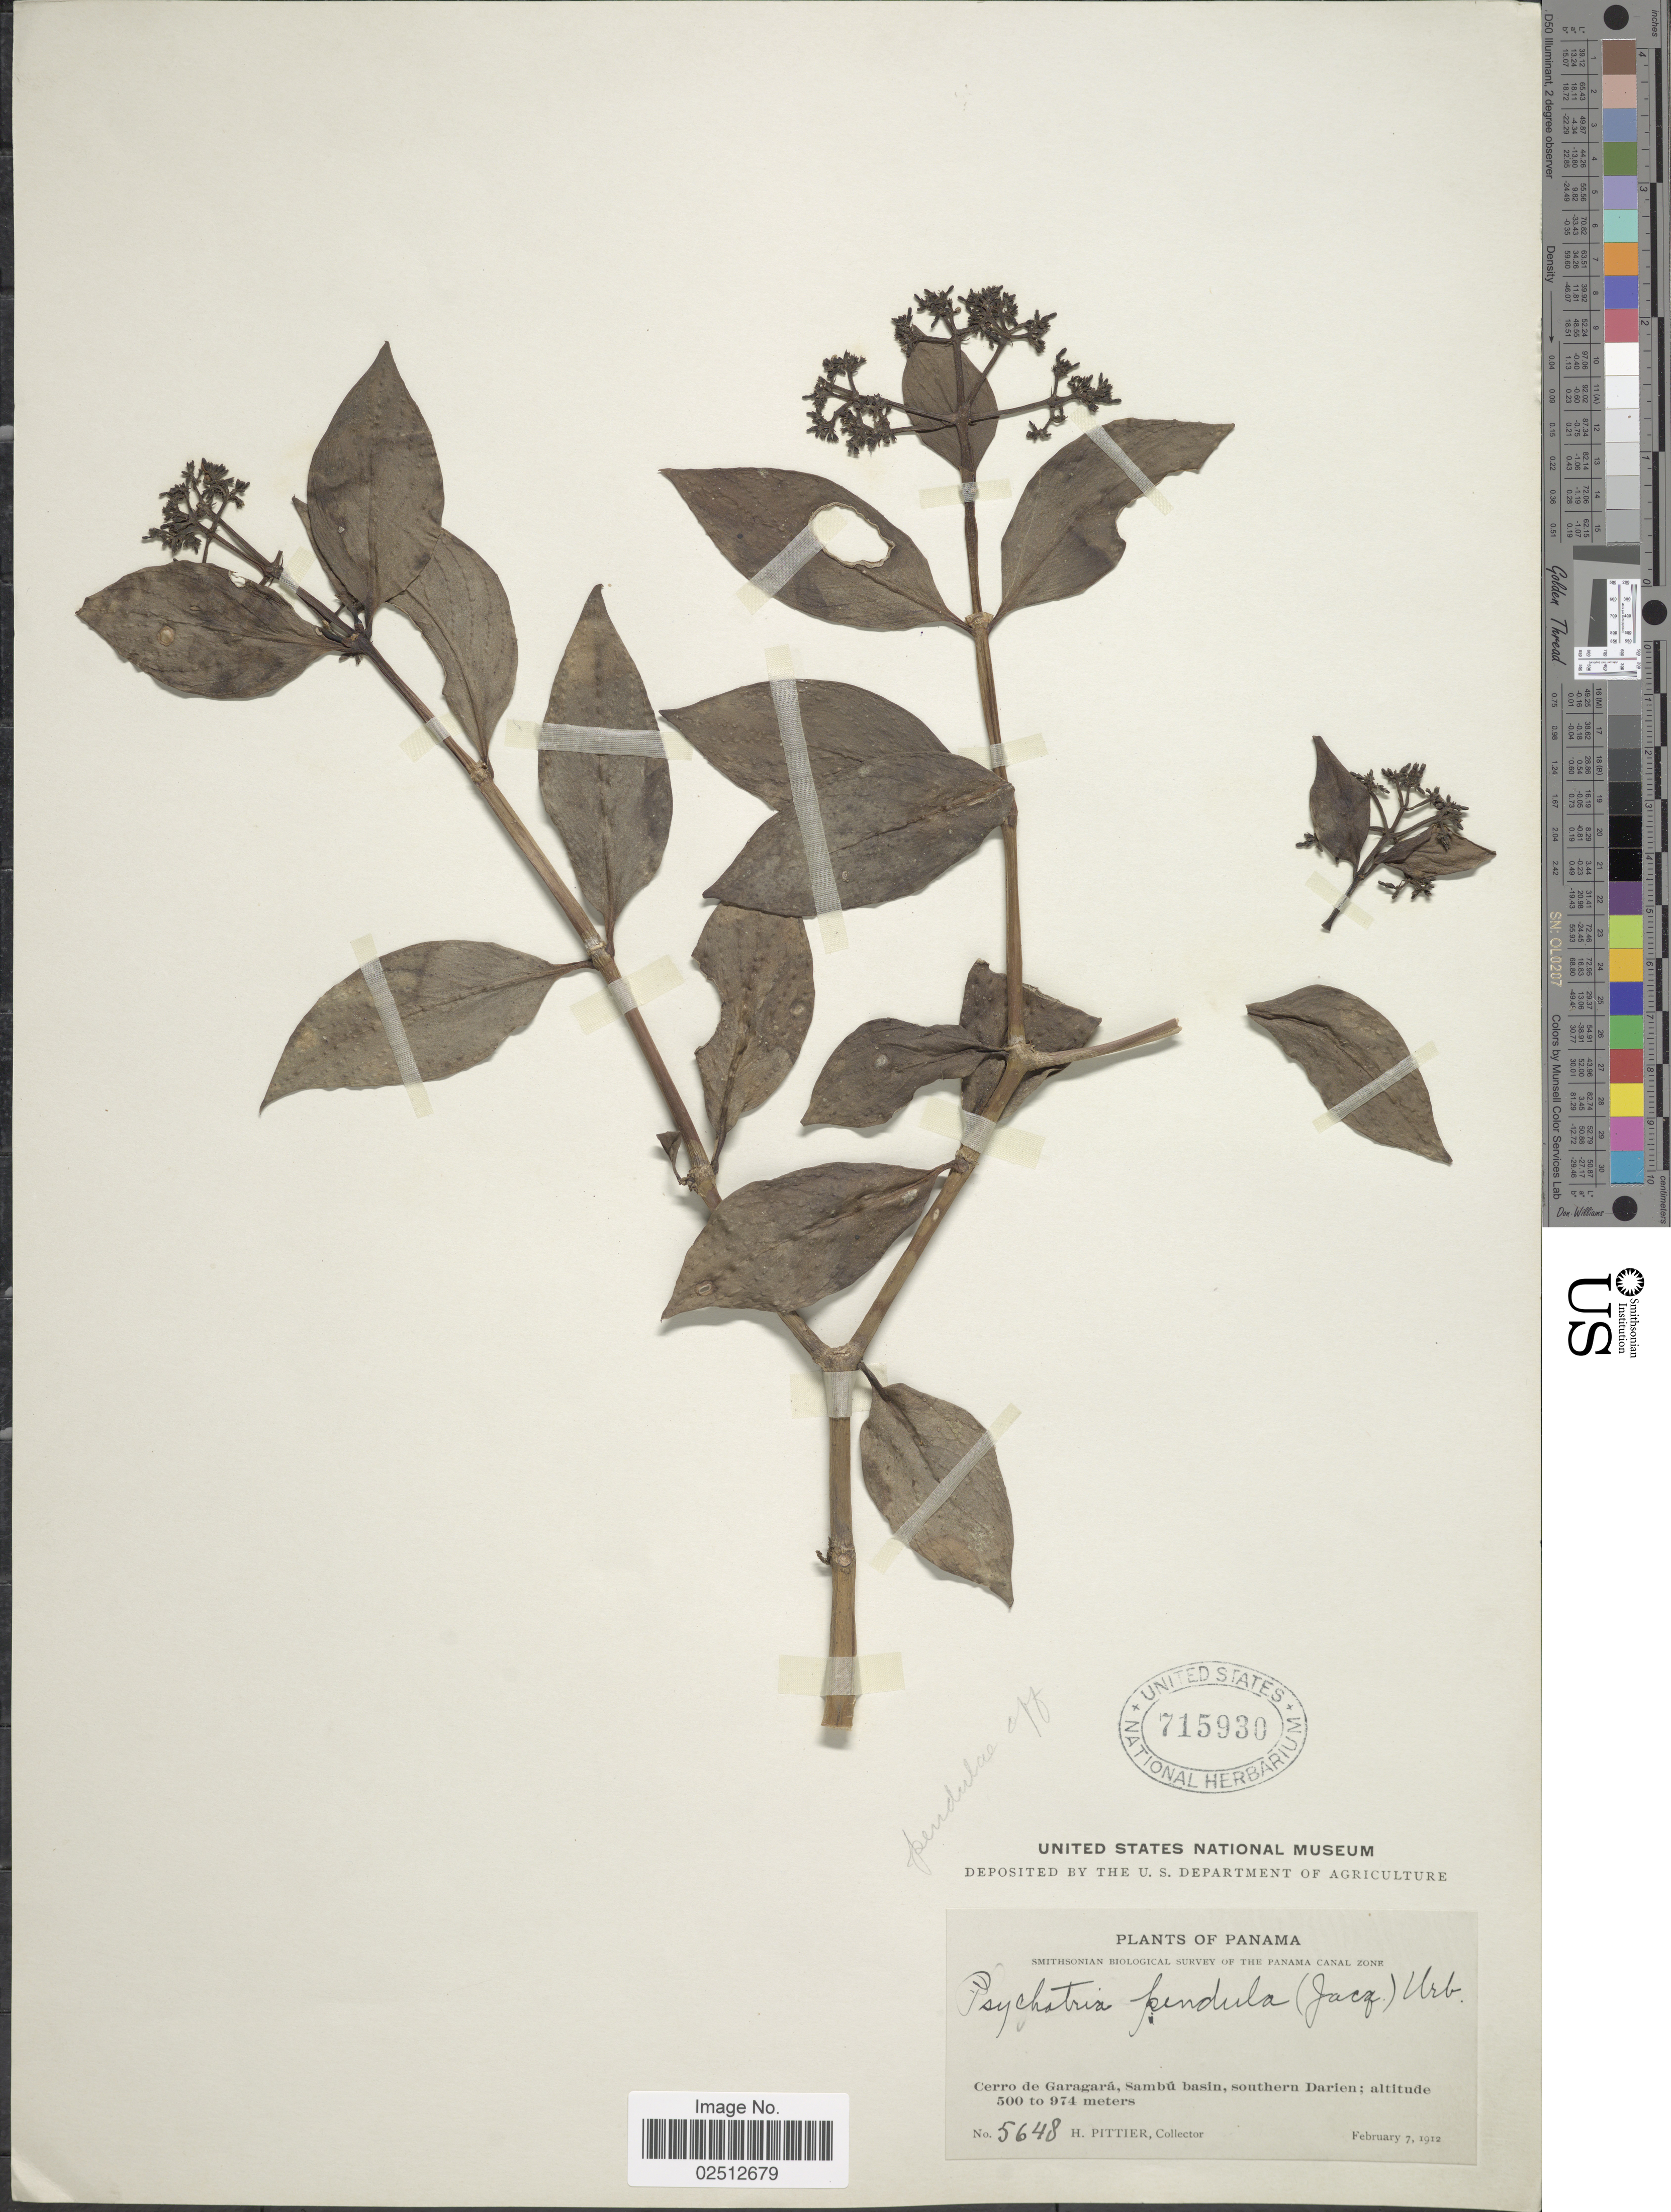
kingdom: Plantae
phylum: Tracheophyta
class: Magnoliopsida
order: Gentianales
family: Rubiaceae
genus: Psychotria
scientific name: Psychotria pendula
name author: Hook. f.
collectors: H. F. Pittier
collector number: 5648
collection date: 1912-02-07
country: Panama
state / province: Darién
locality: Cerro de Garagara, Sambu basin, southern Darien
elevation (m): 500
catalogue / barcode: US 715930